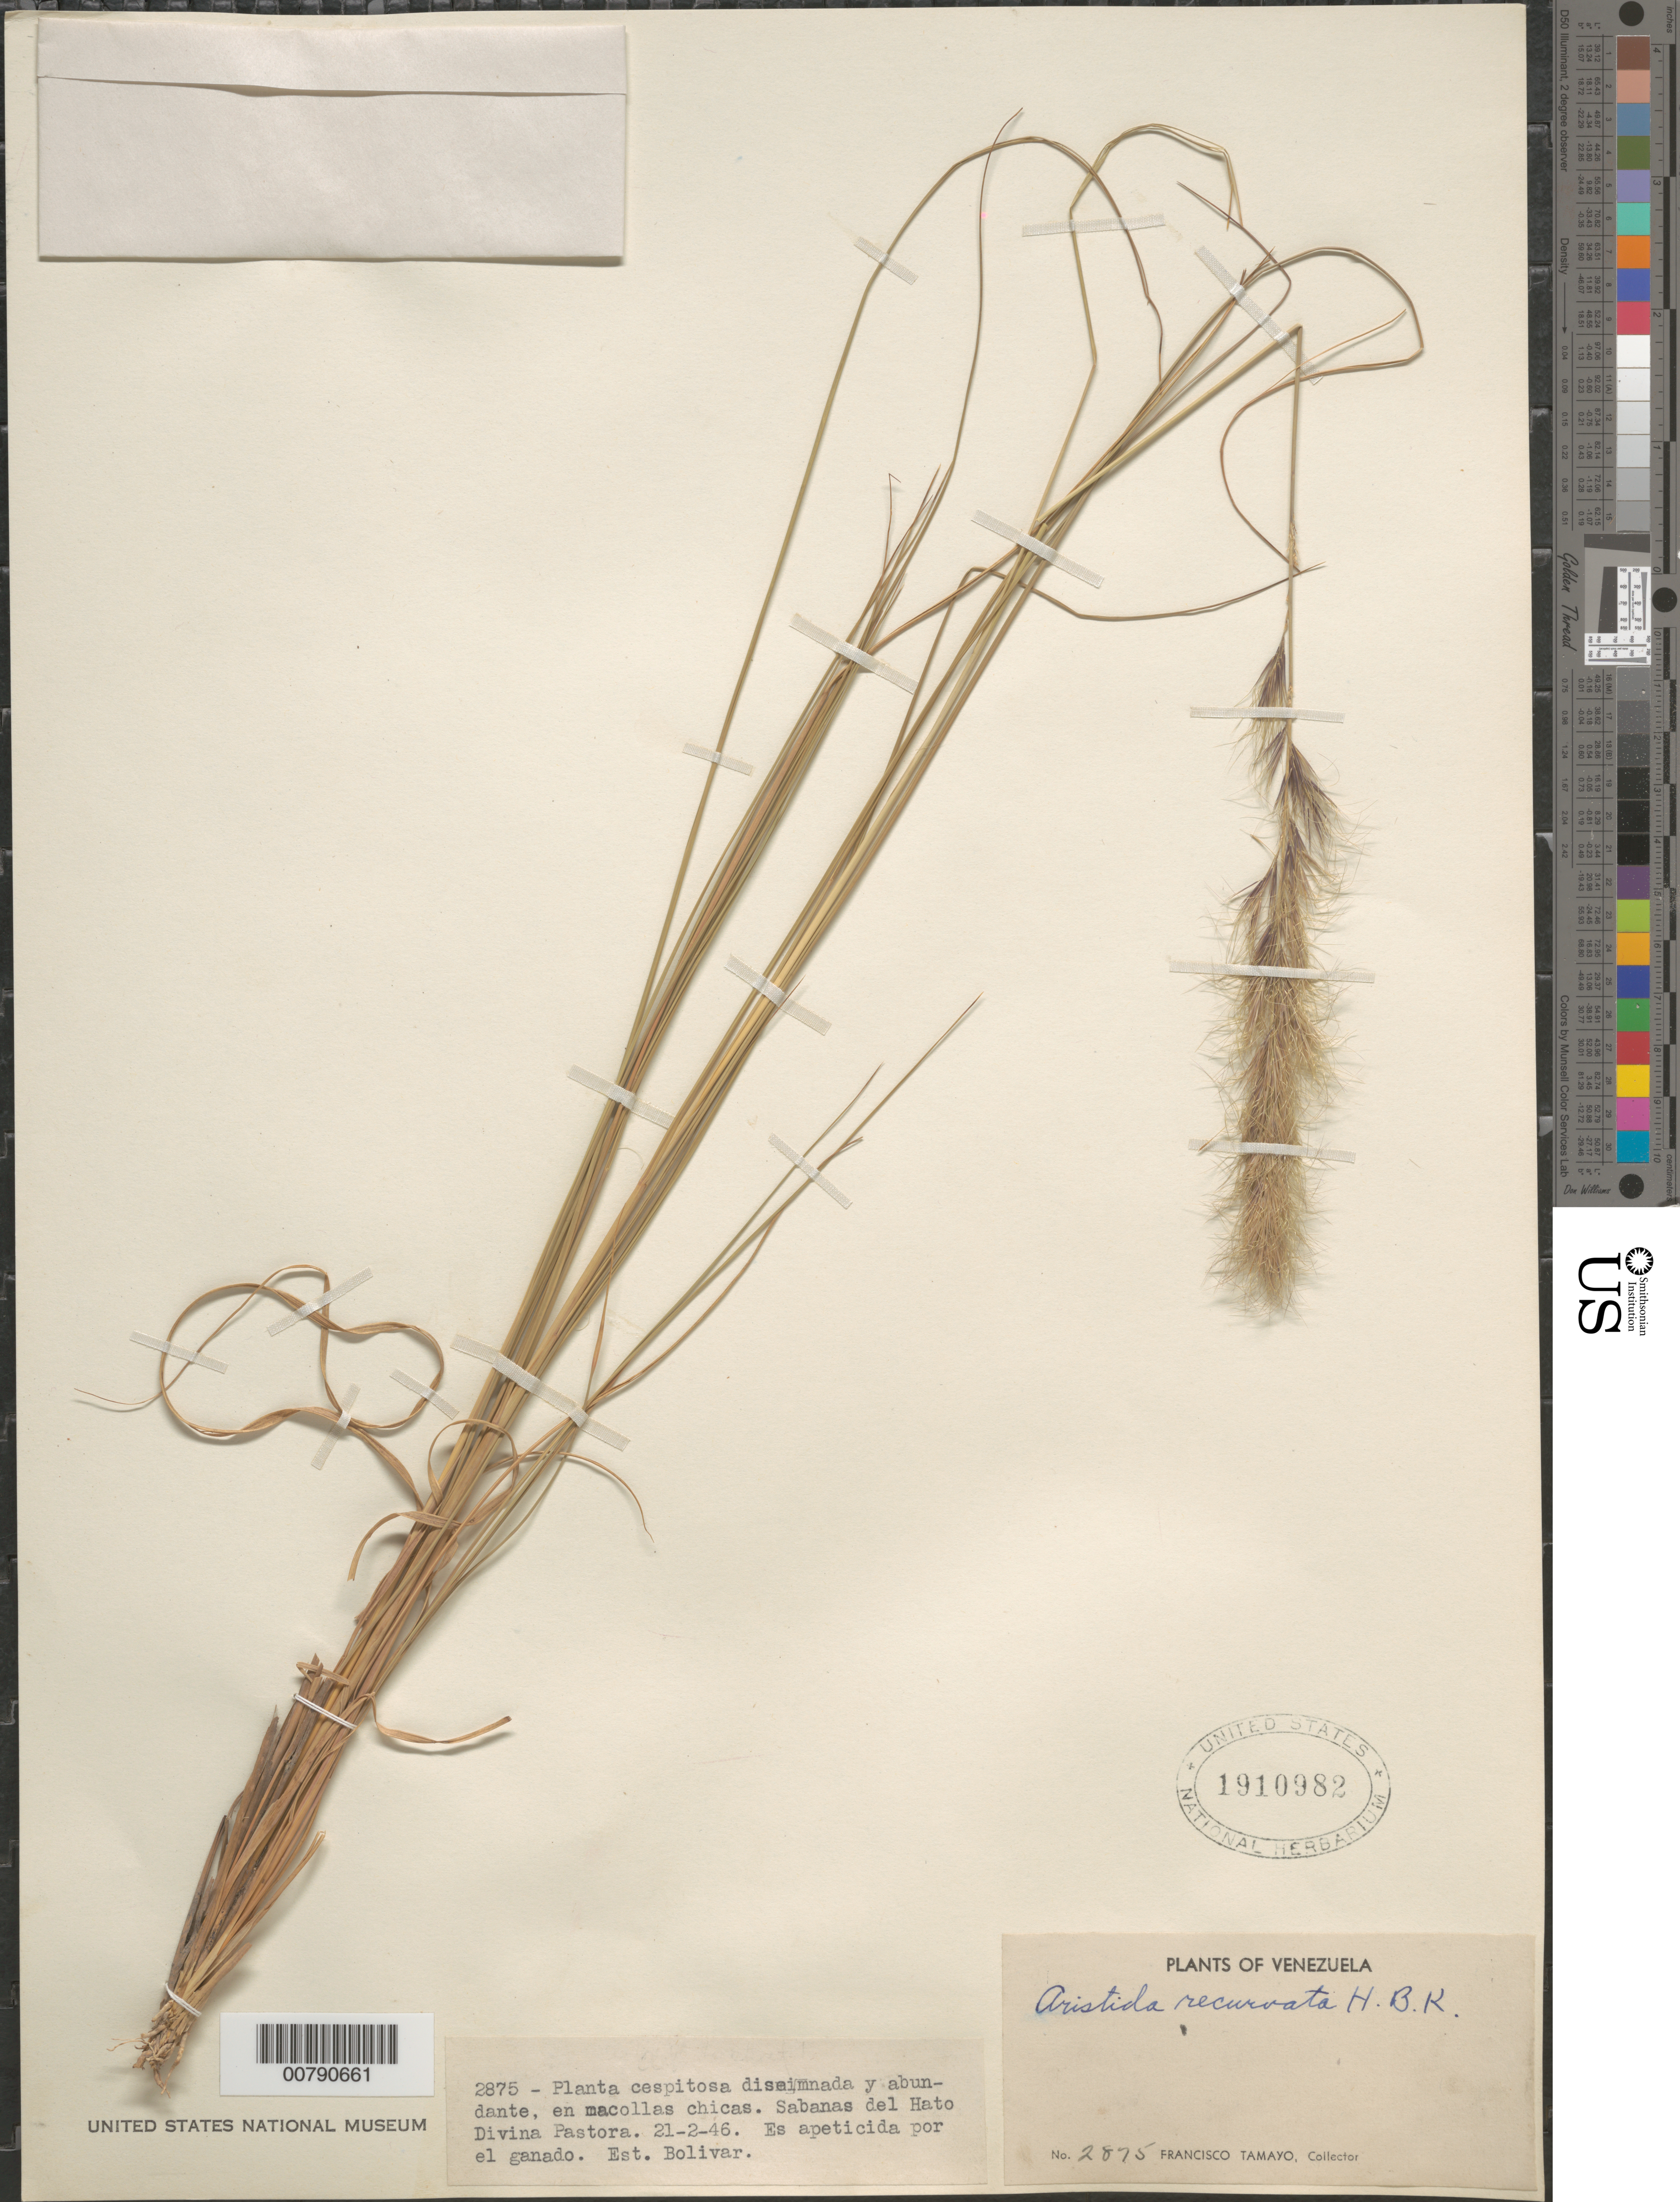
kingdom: Plantae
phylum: Tracheophyta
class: Liliopsida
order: Poales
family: Poaceae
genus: Aristida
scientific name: Aristida recurvata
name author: Kunth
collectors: F. Tamayo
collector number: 2875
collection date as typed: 21-Feb-46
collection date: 1946-02-21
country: Venezuela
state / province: Bolívar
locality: Gran Sabana, Río Kukenán; Hato de La Divina Pastora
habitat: Macollas chicas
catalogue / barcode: US 1910982